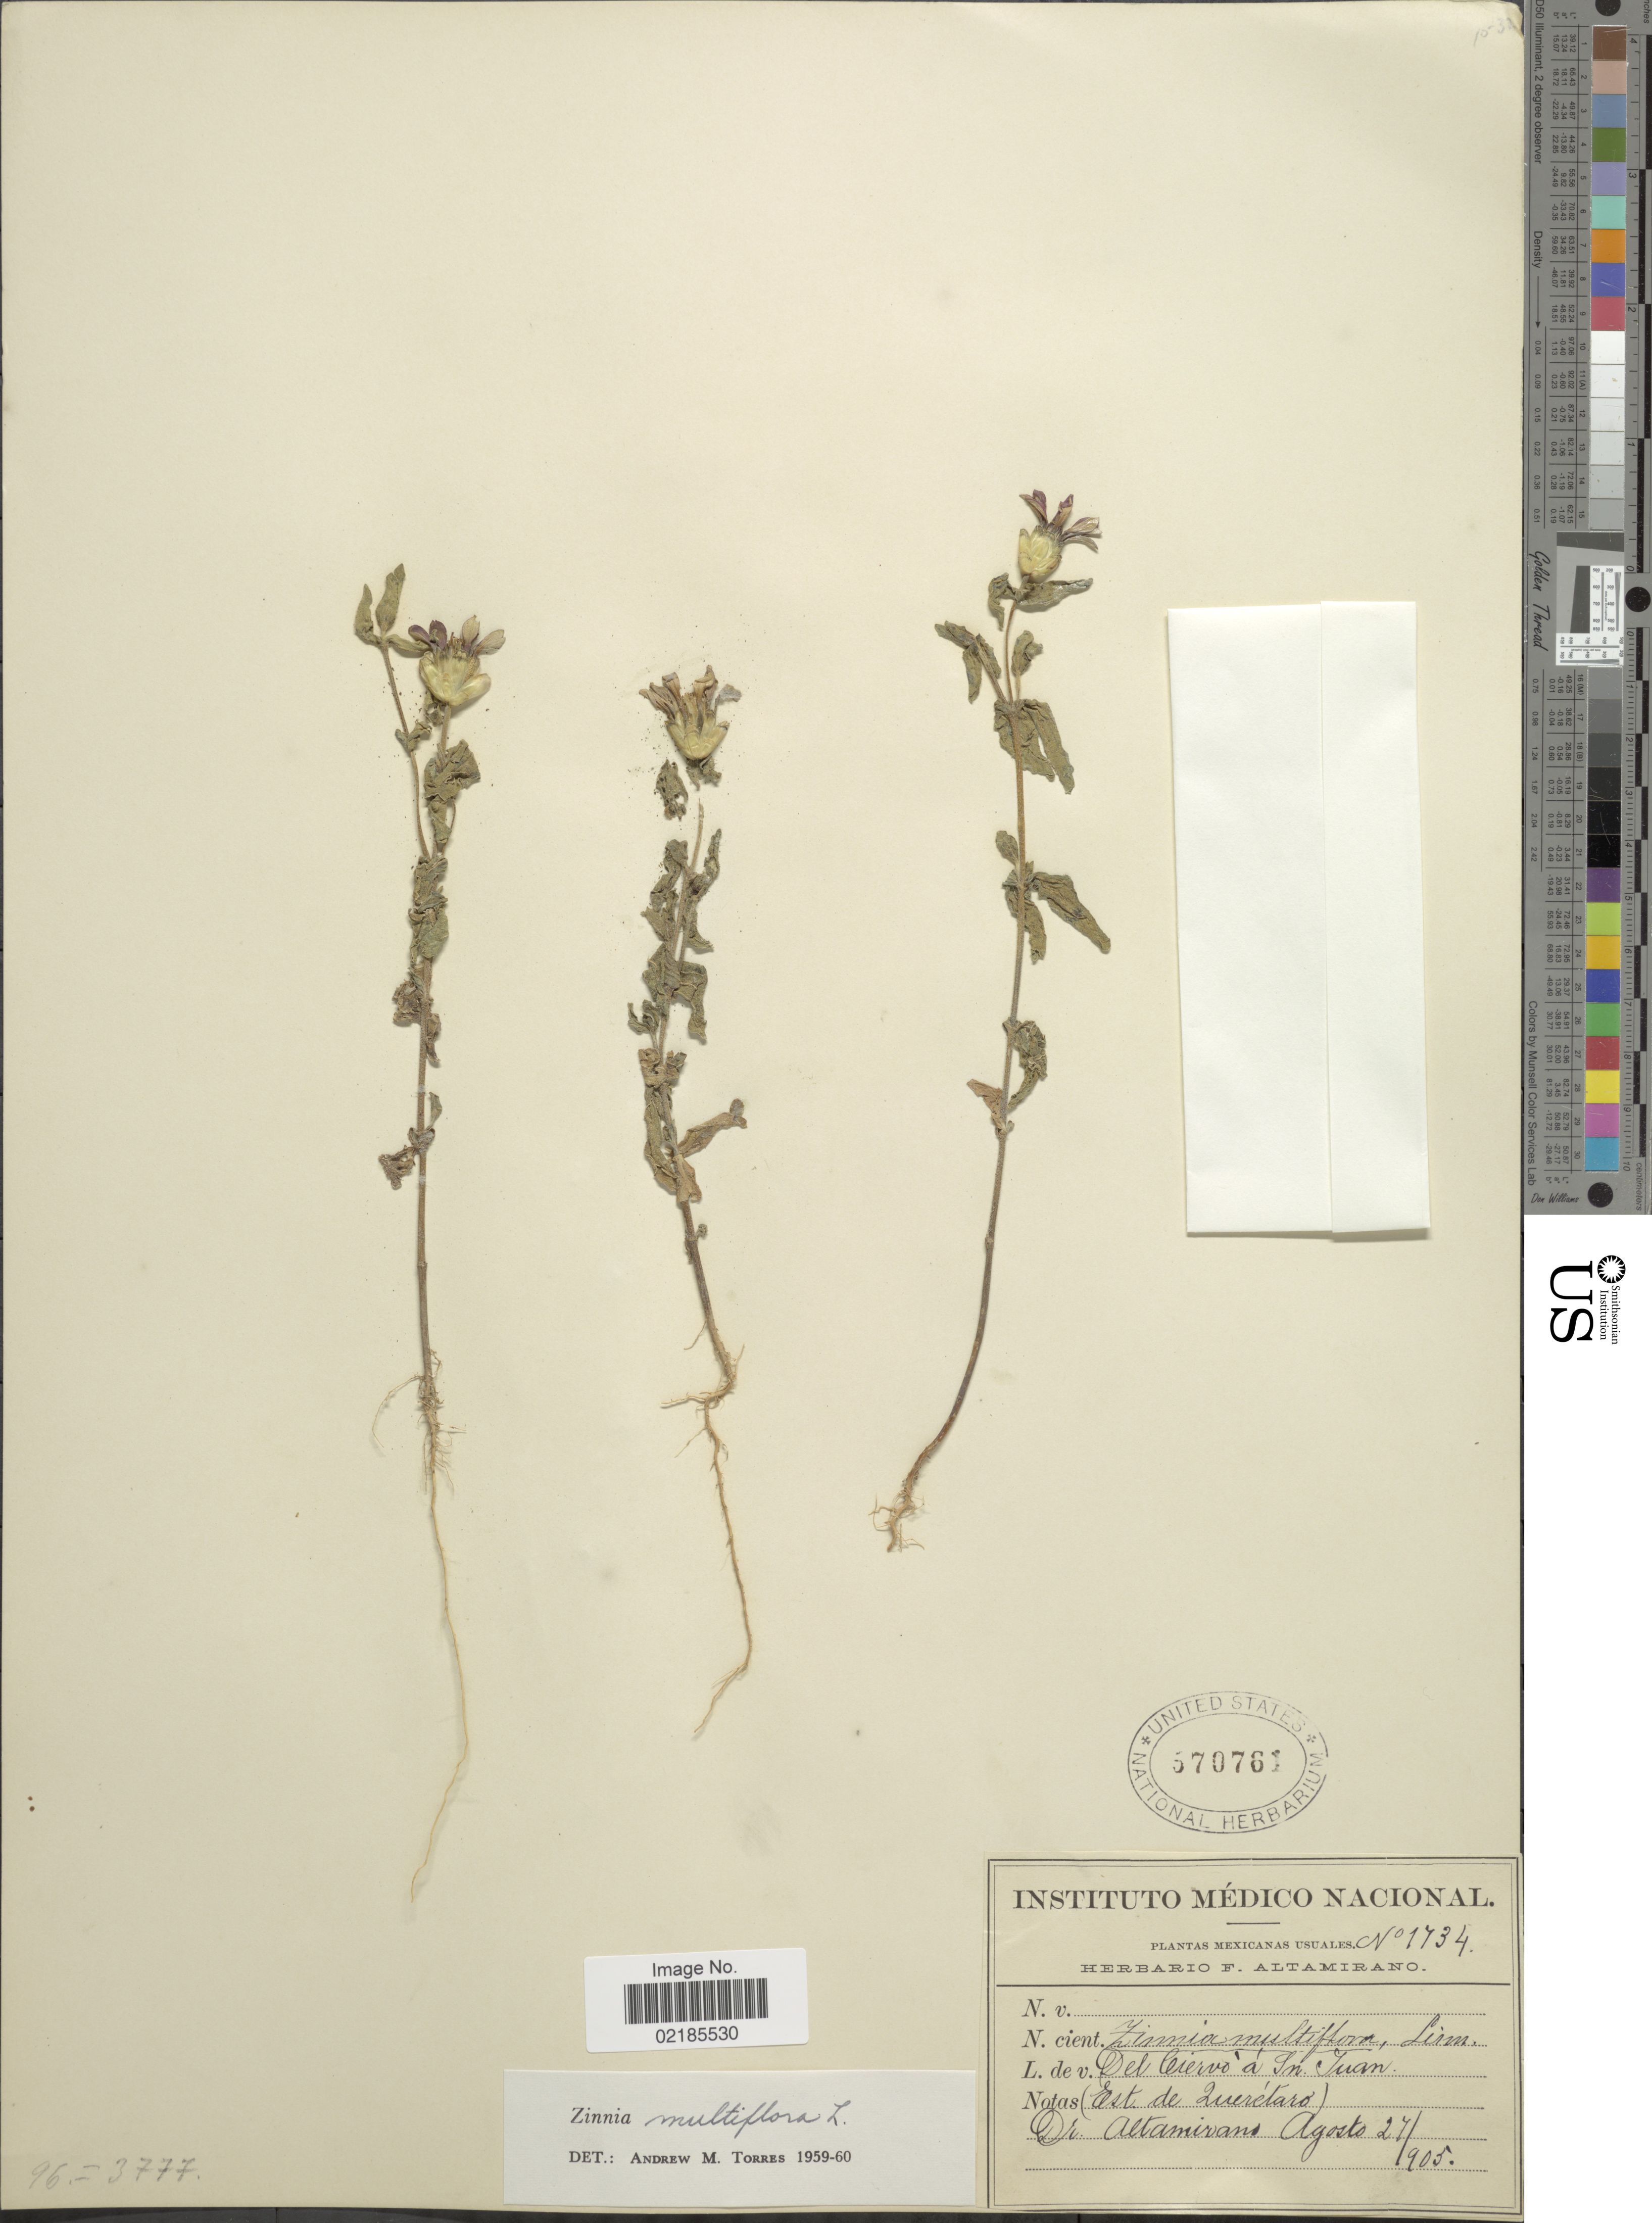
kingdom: Plantae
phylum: Tracheophyta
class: Magnoliopsida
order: Asterales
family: Asteraceae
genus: Zinnia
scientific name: Zinnia peruviana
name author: (L.) L.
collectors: F. Altamirano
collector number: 1734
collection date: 1905-08-27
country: Mexico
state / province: Querétaro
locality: Del Ciervo a Sn. Juan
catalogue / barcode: US 570761